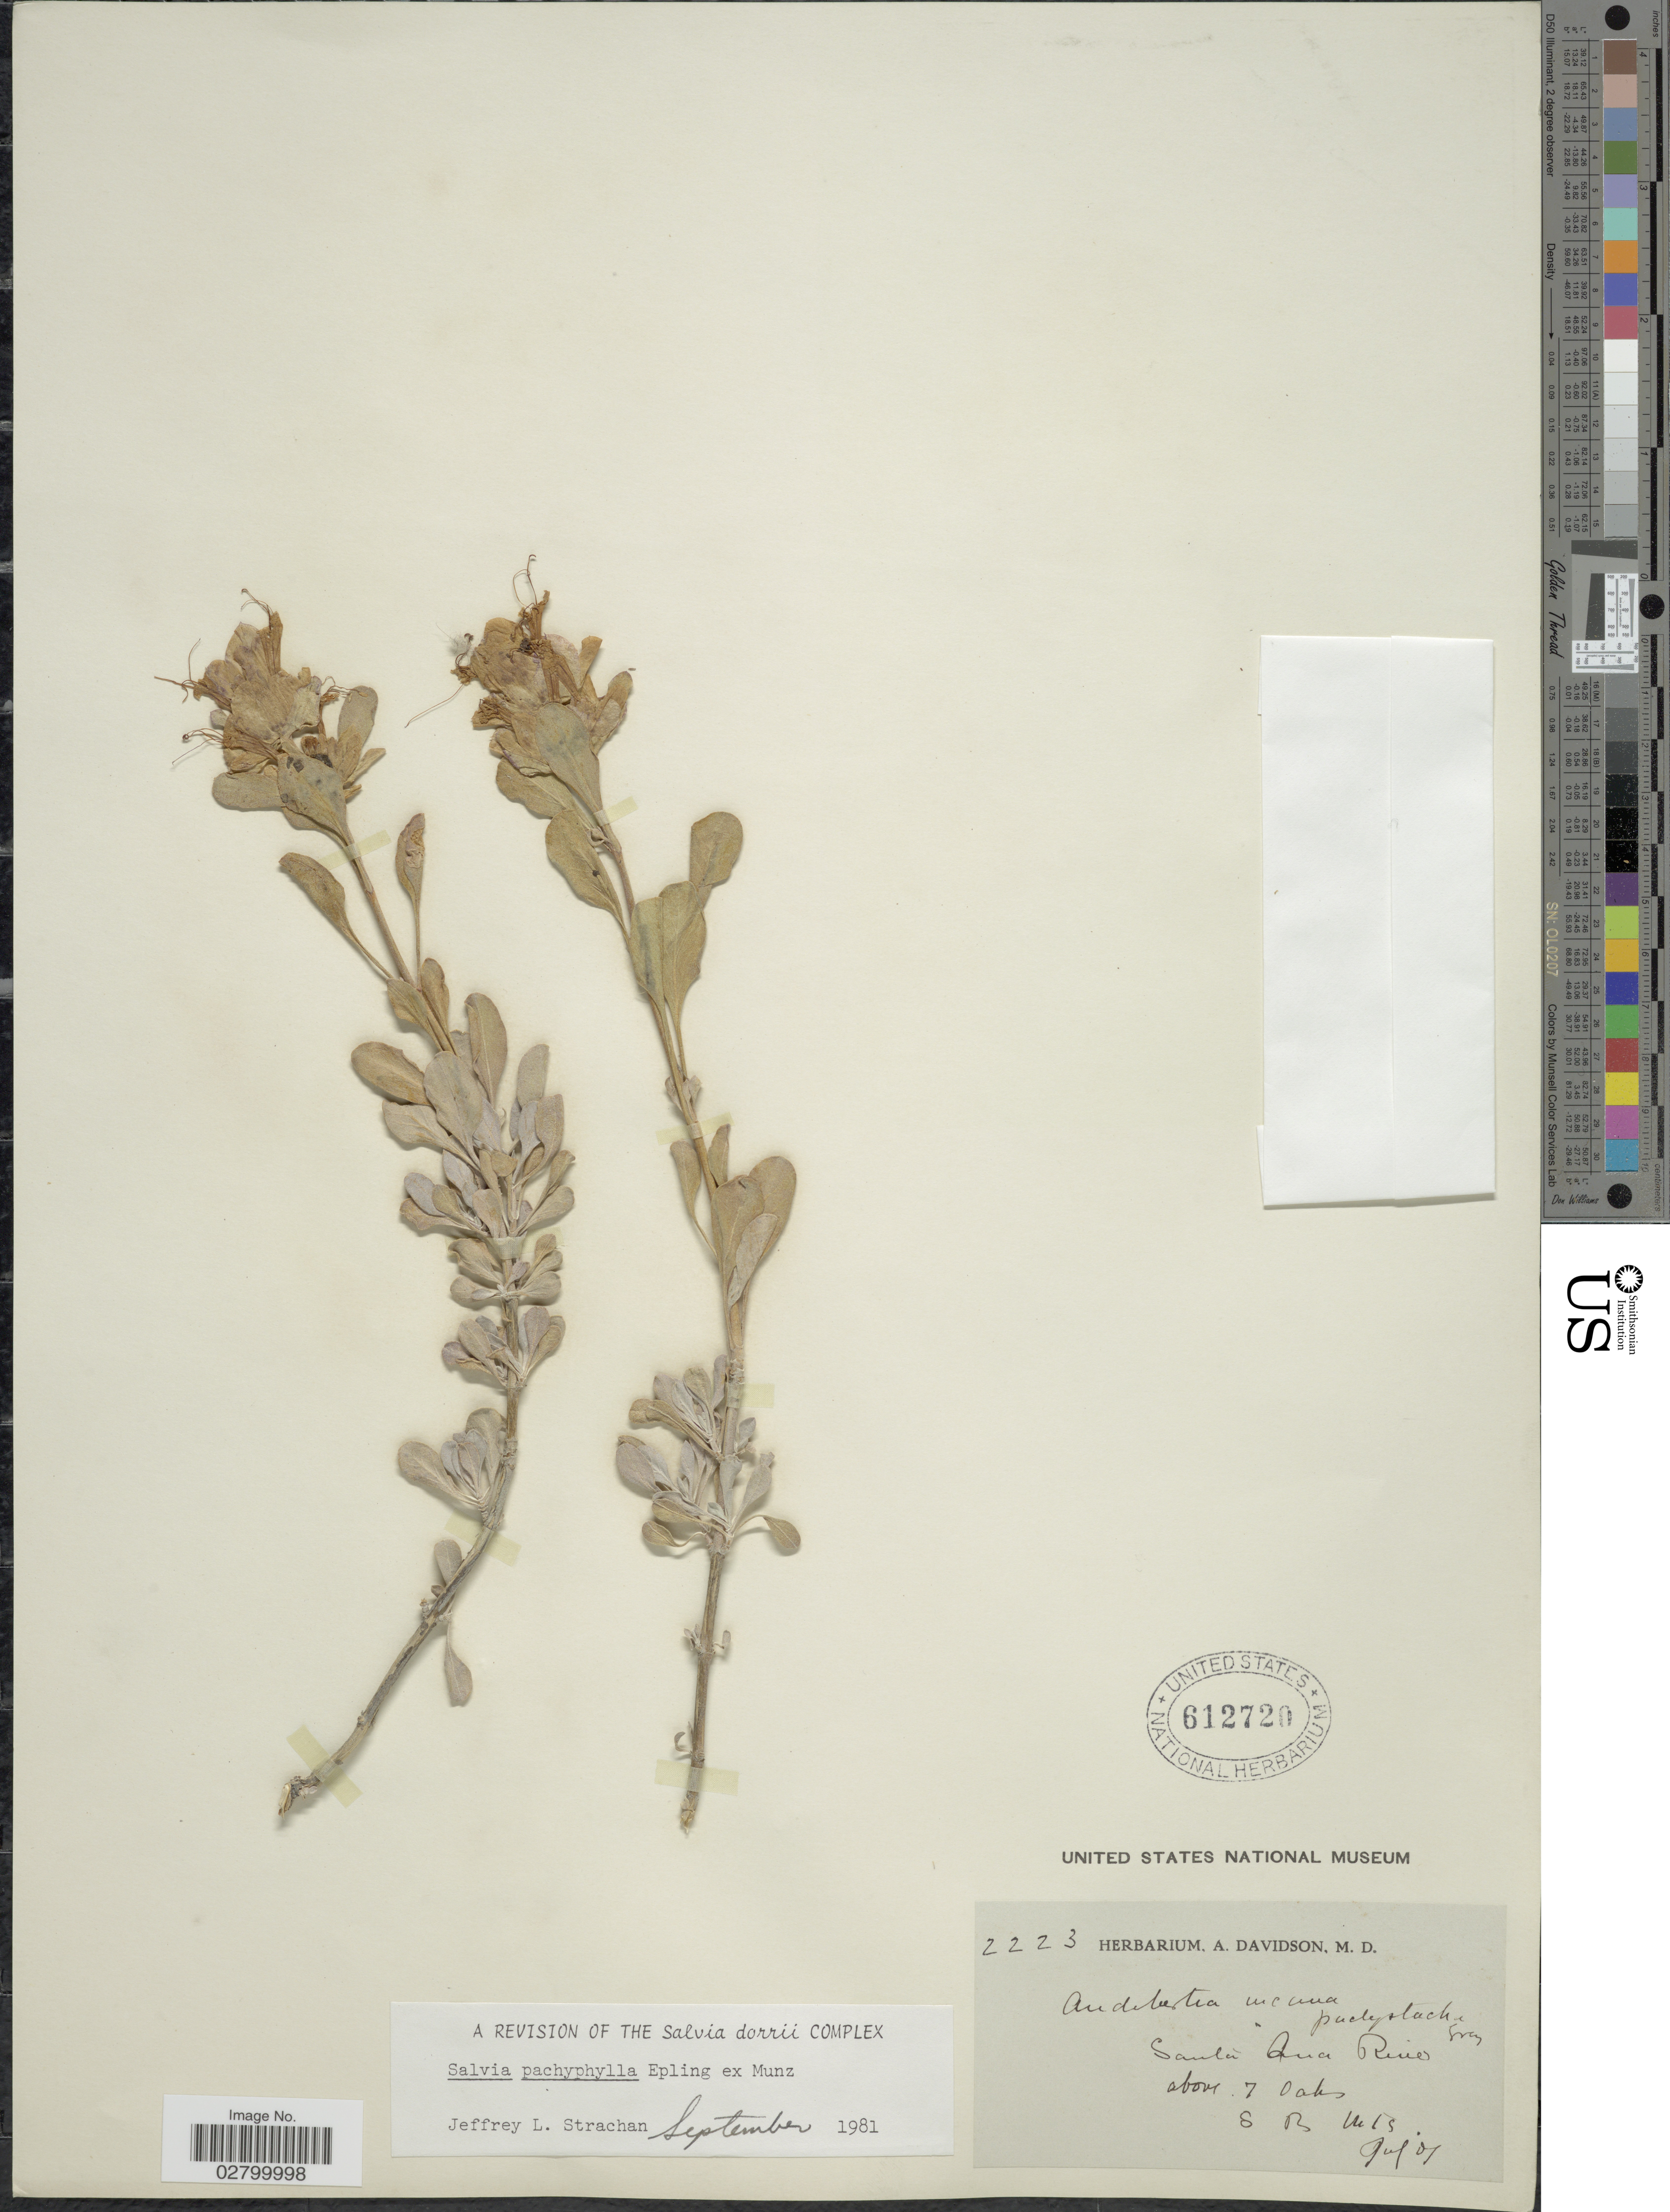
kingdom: Plantae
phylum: Tracheophyta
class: Magnoliopsida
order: Lamiales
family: Lamiaceae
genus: Salvia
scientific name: Salvia pachyphylla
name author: Epling ex Munz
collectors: ex herb. A. Davidson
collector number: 2223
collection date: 1901-07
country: United States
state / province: California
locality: Santa Ana River, above 7 oaks, S B Mts.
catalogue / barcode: US 612720